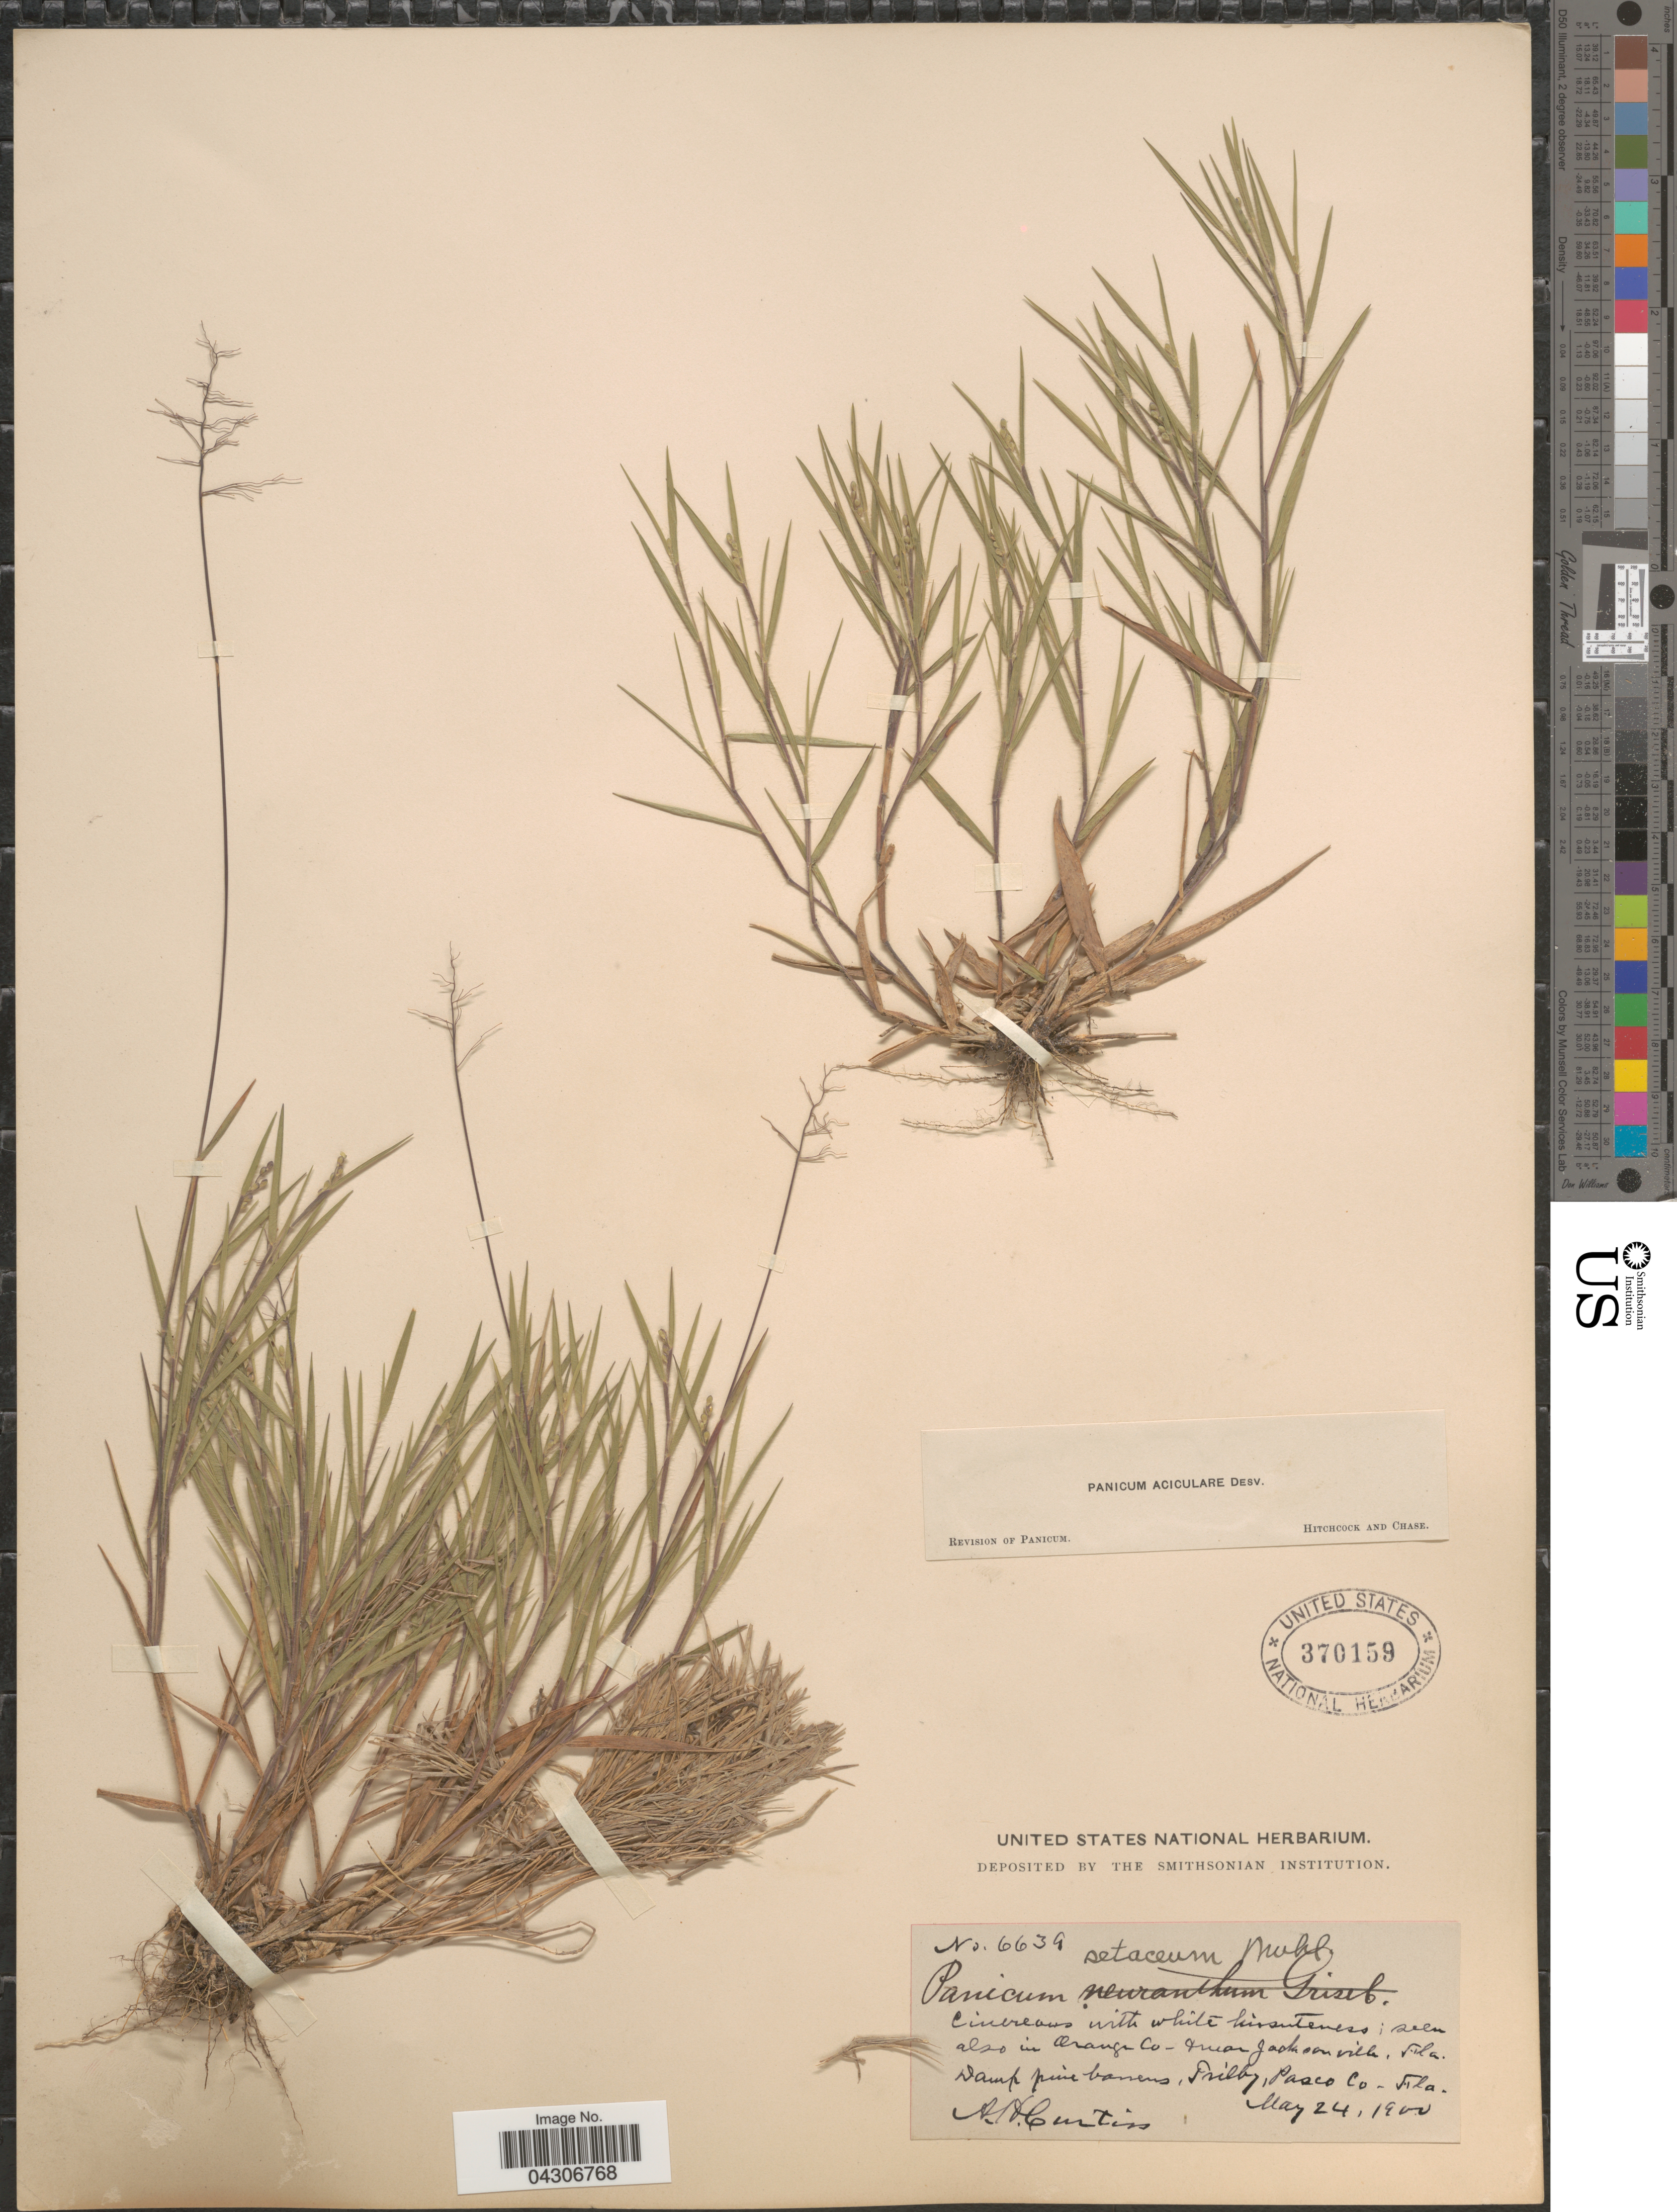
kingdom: Plantae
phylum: Tracheophyta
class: Liliopsida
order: Poales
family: Poaceae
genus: Dichanthelium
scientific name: Dichanthelium aciculare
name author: (Desv. ex Poir.) Gould & C.A. Clark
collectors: A. H. Curtiss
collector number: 6639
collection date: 1900-05-24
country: United States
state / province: Florida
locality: In Orange Co - near Jacksonville. Damp pine barrens, Trilby, Pasco Co.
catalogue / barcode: US 370159